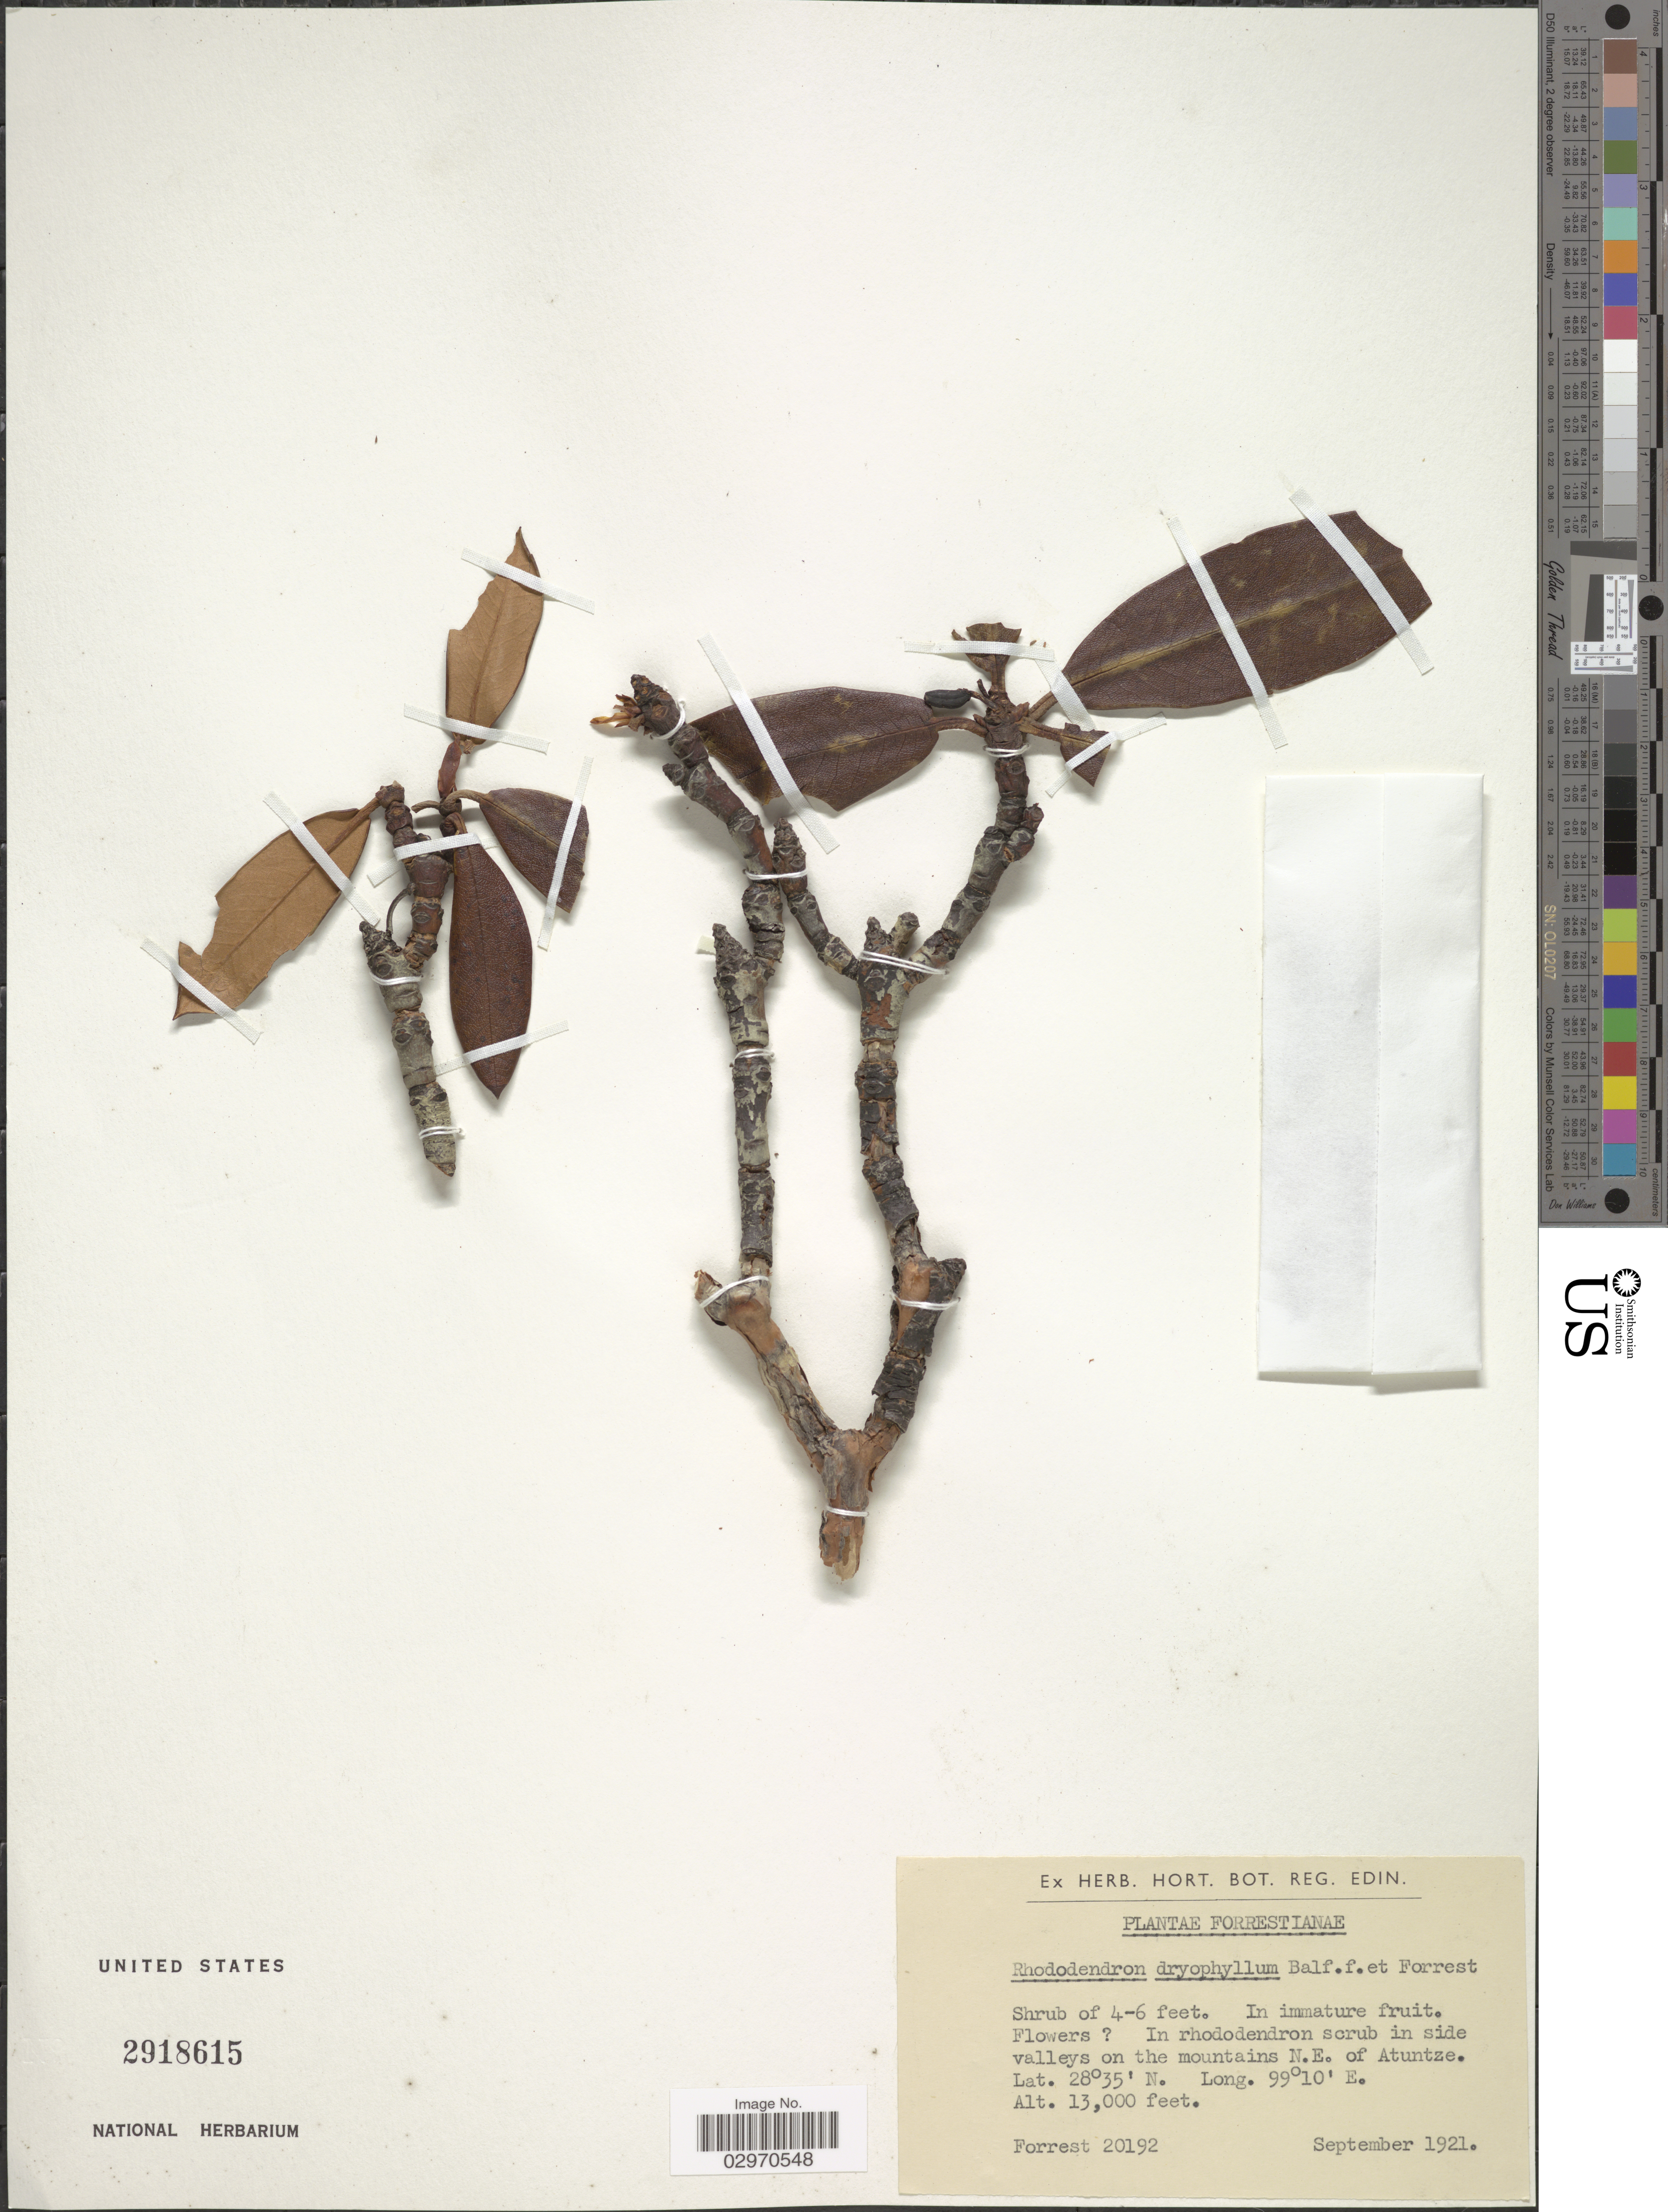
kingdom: Plantae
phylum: Tracheophyta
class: Magnoliopsida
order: Ericales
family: Ericaceae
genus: Rhododendron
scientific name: Rhododendron dryophyllum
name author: Balf. f. & Forrest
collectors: -. Forrest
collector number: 20192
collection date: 1921-09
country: China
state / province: Yunnan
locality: In side valleys on the mountains N.E. of Atuntze.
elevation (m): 3962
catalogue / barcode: US 2918615